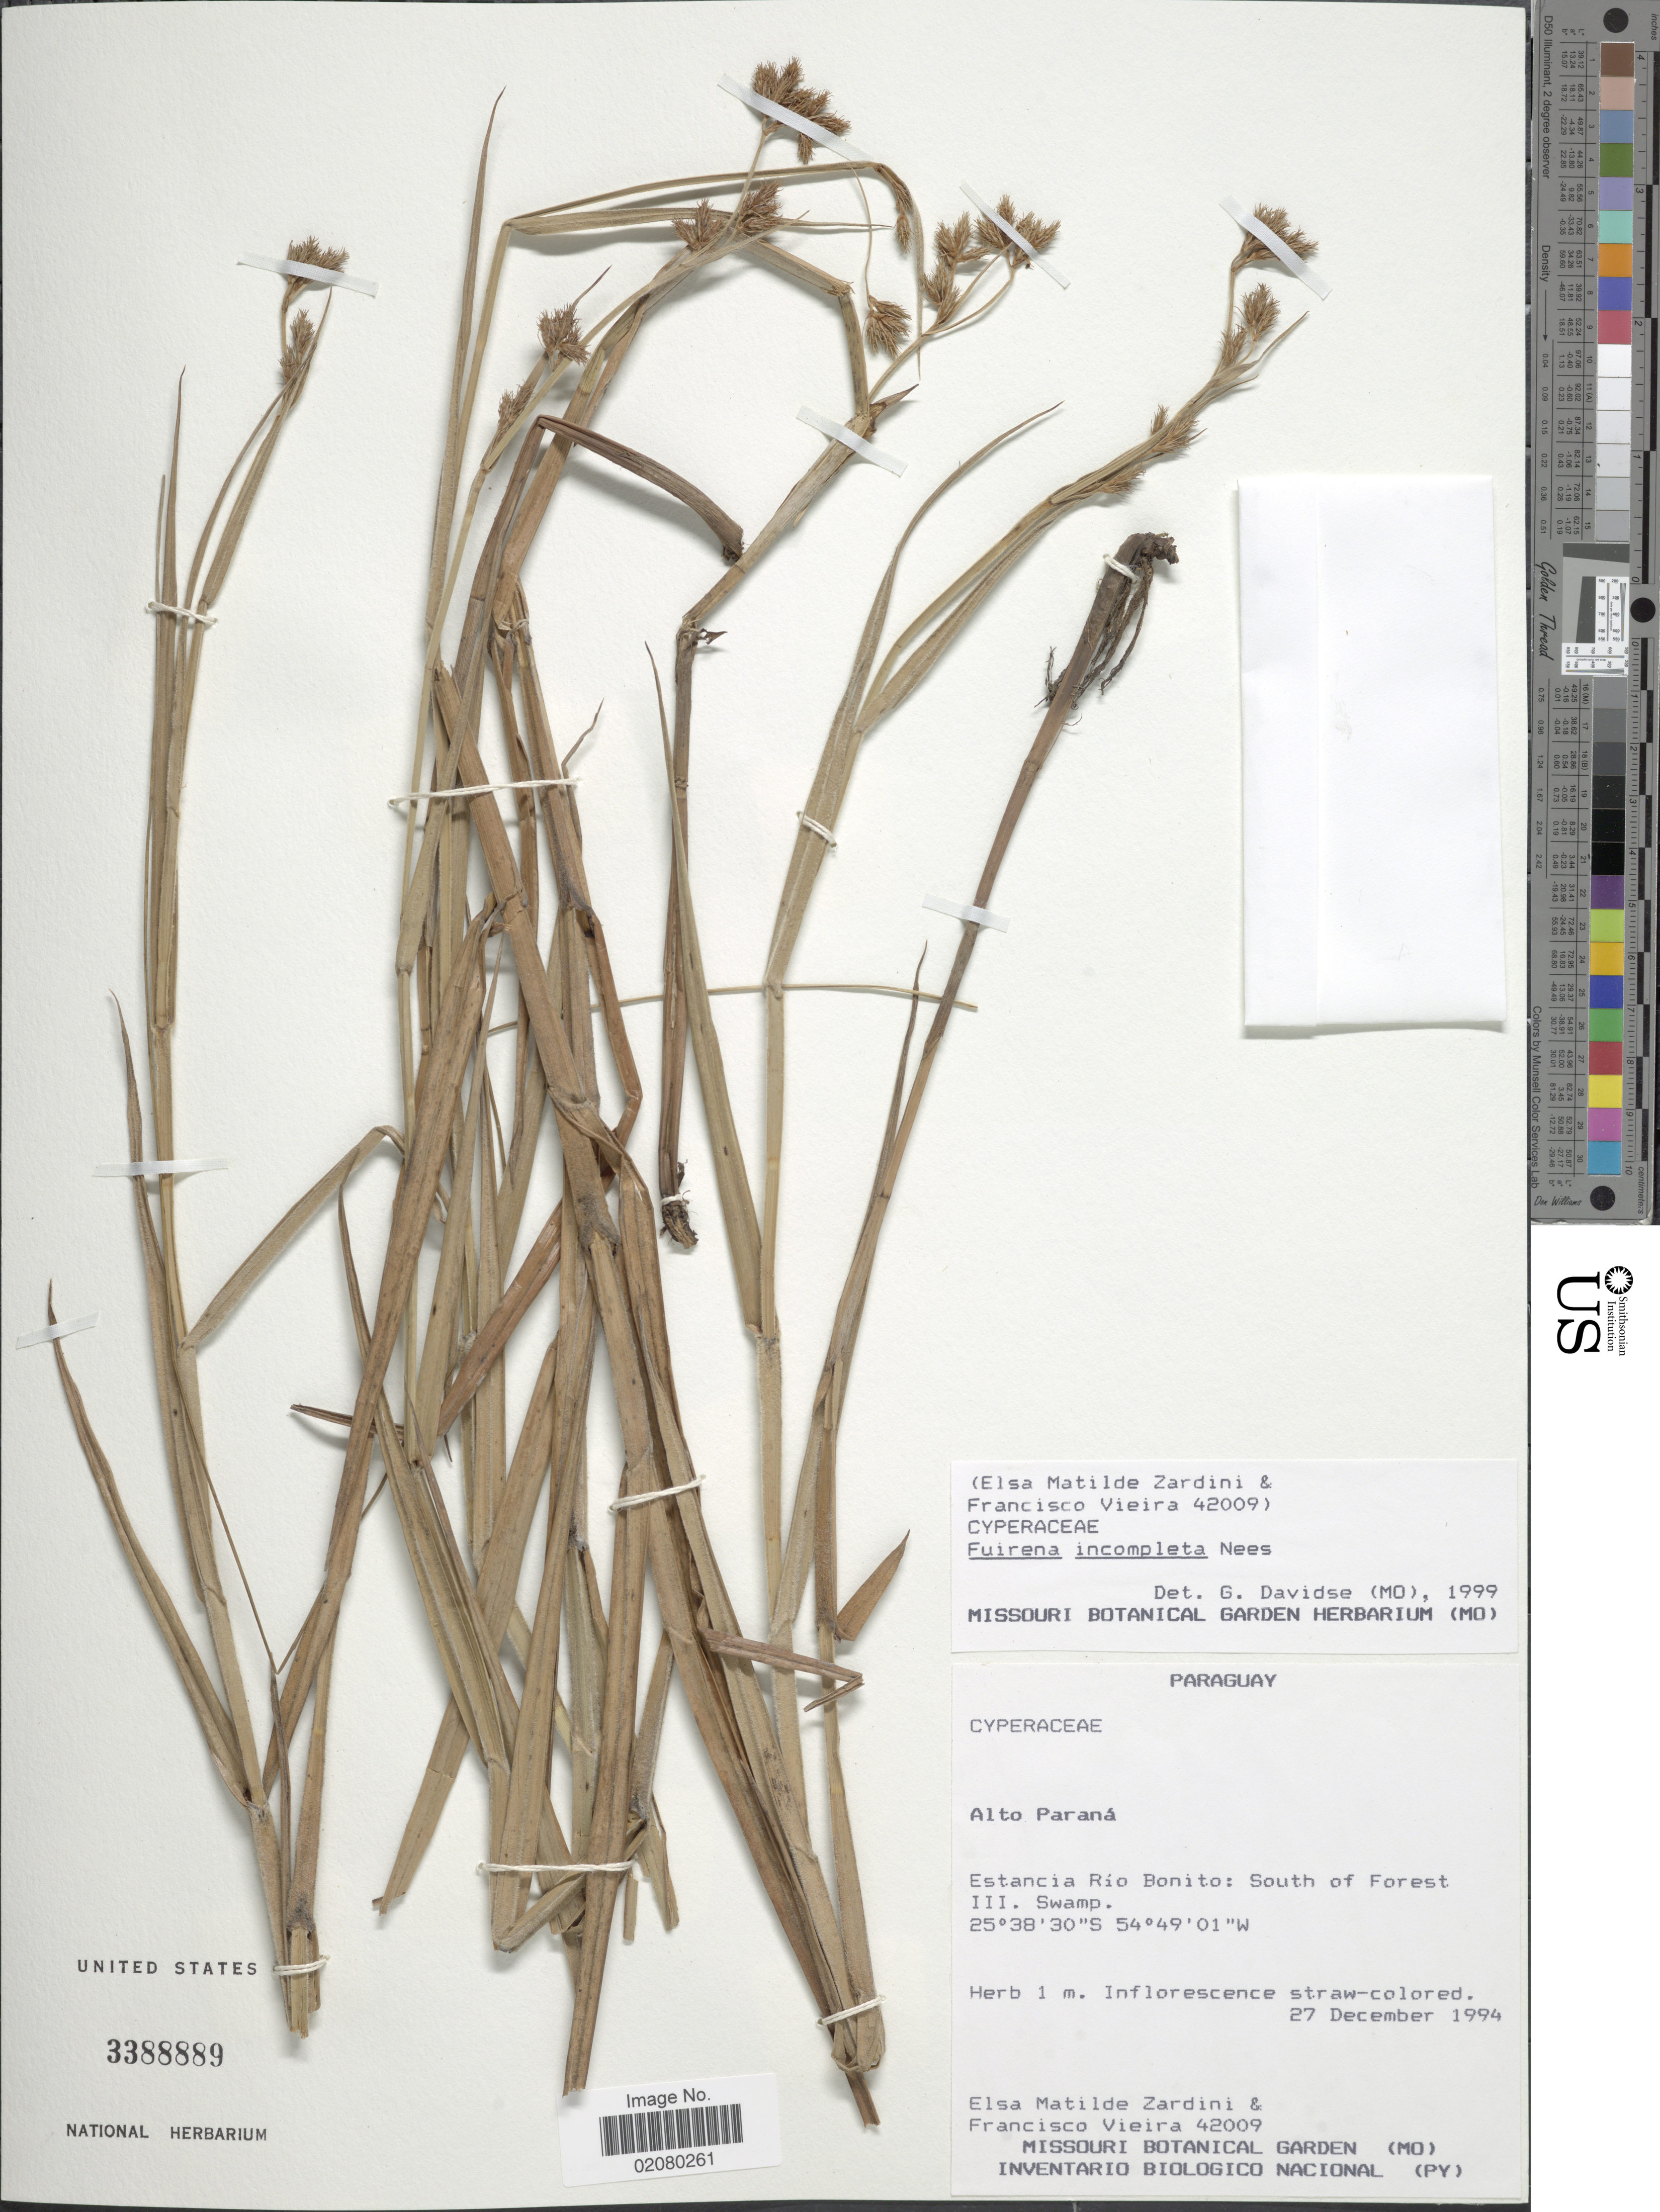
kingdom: Plantae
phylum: Tracheophyta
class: Liliopsida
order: Poales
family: Cyperaceae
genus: Fuirena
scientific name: Fuirena incompleta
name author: Nees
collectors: E. M. Zardini & F. Vieira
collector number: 42009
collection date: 1994-12-27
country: Paraguay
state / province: Alto Parana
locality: Enstancia rio Bonito: South of Forest III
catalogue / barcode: US 3388889